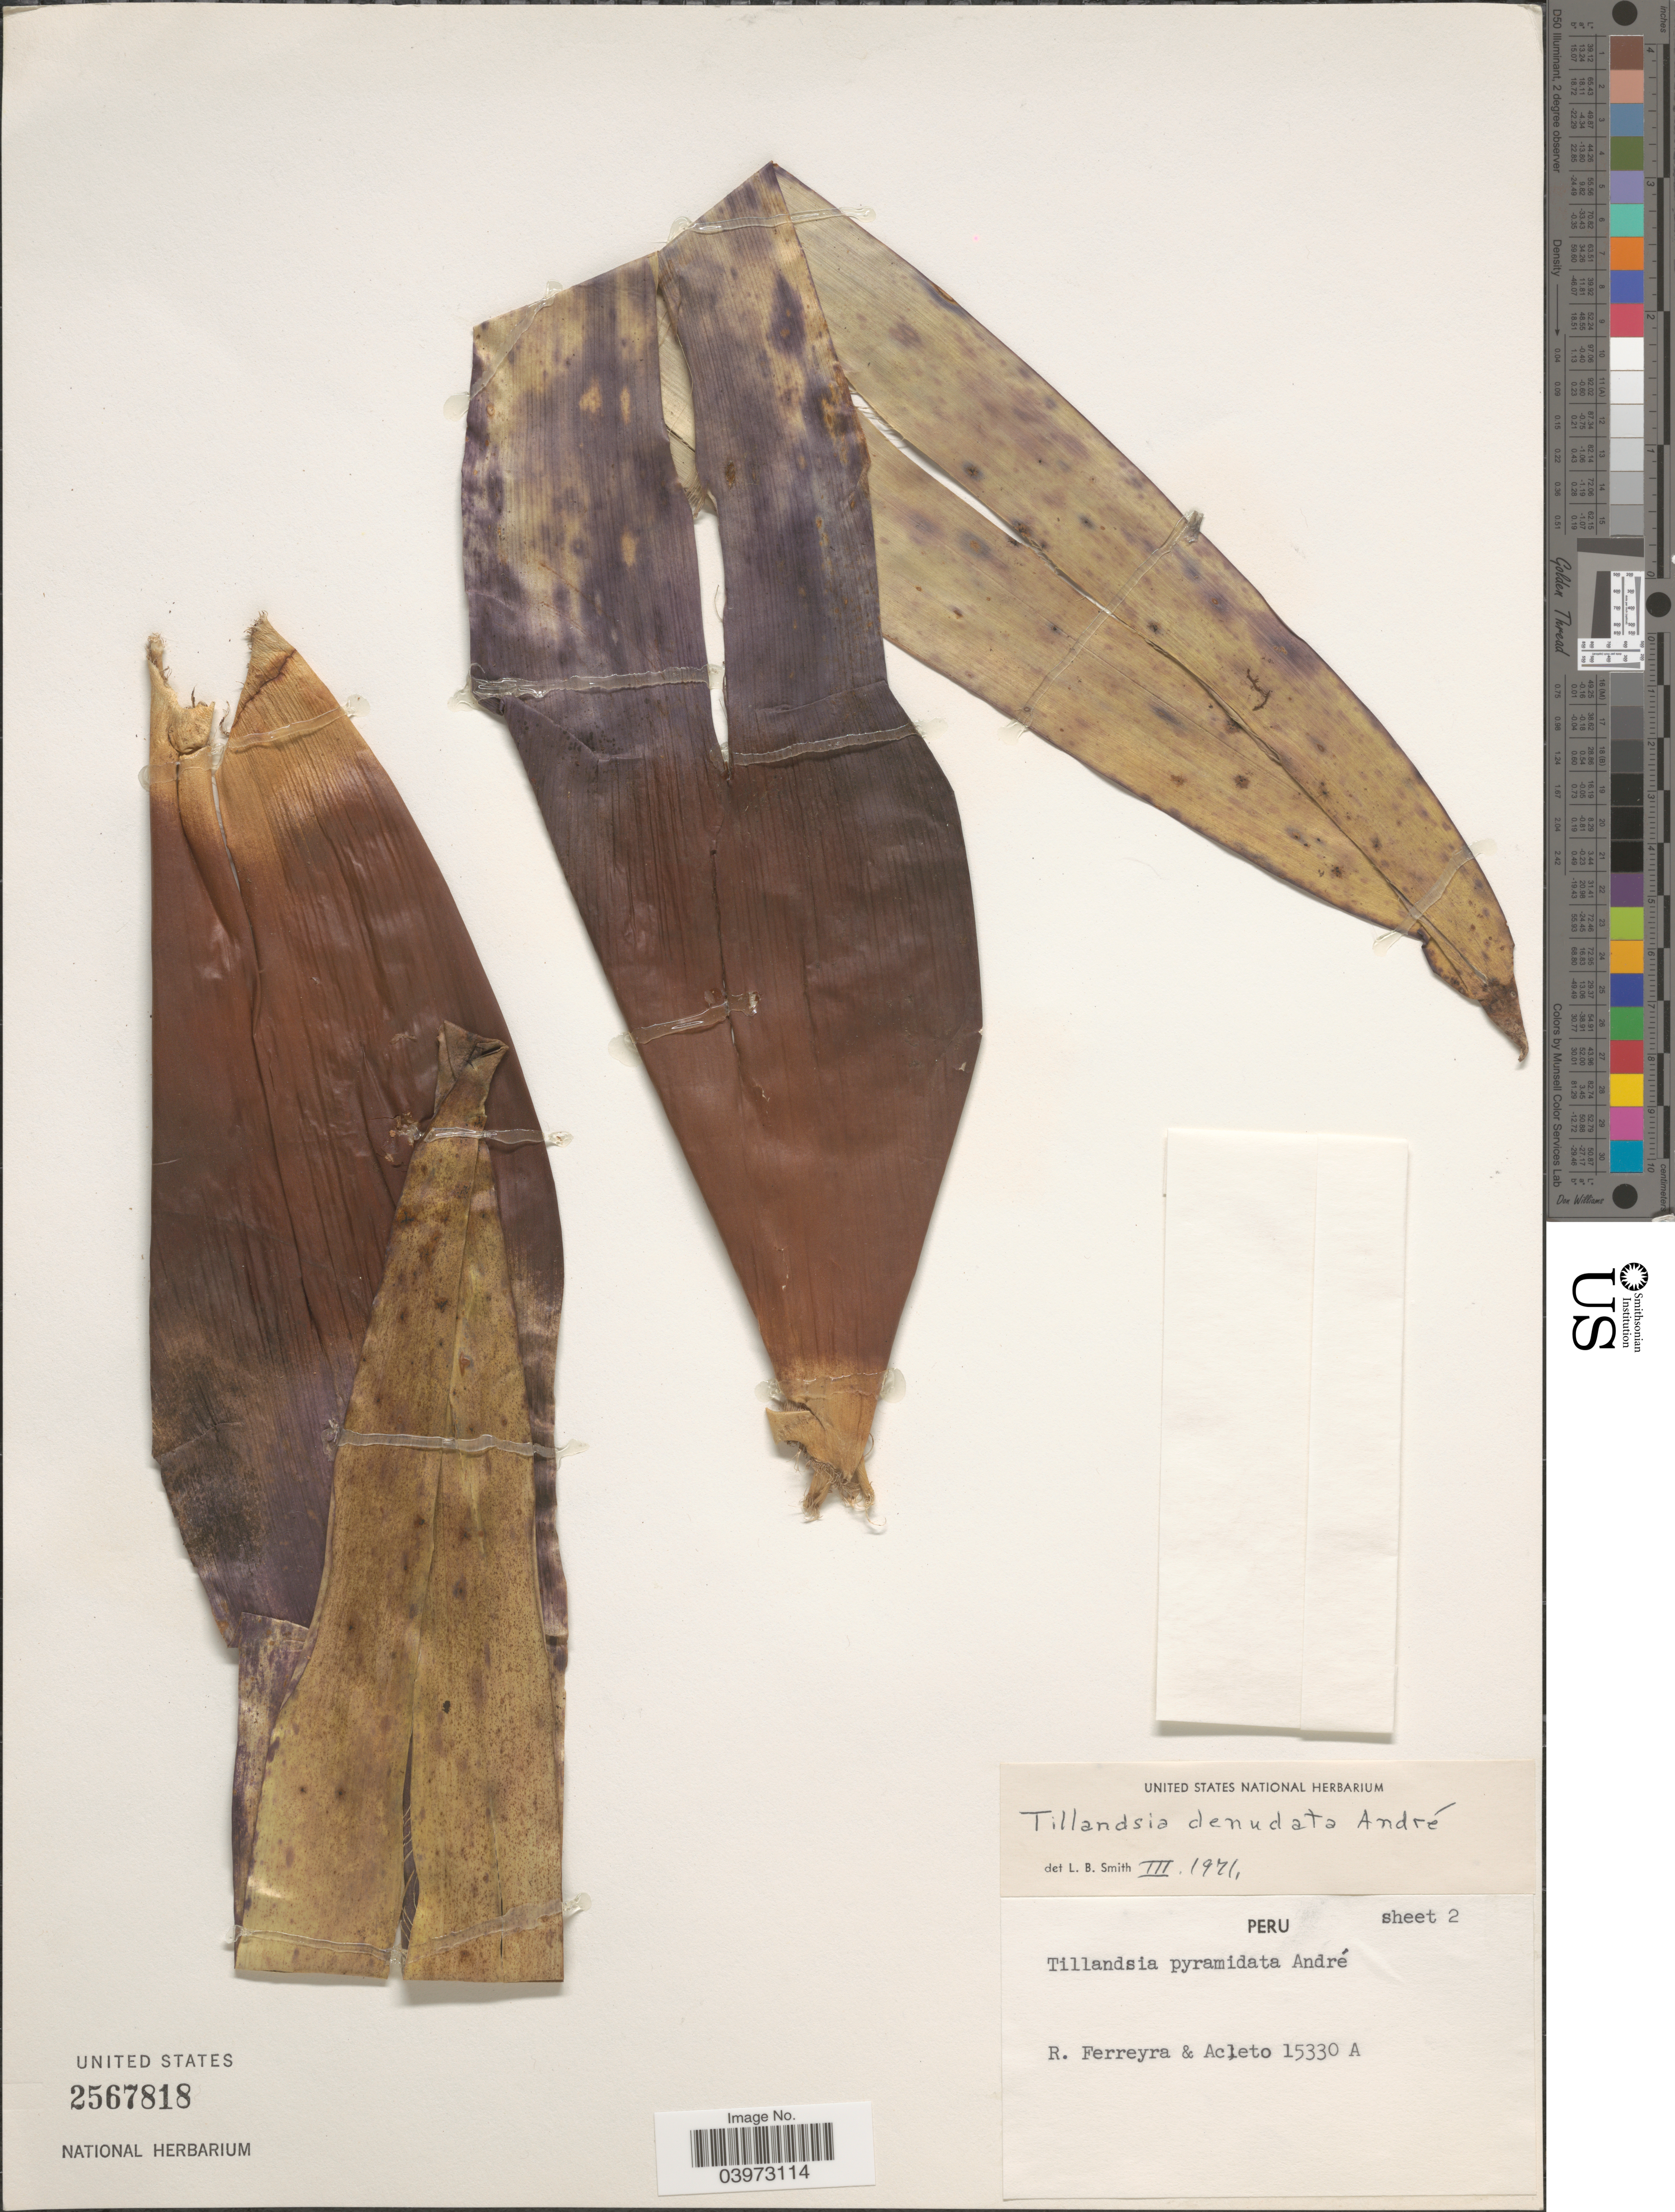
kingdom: Plantae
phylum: Tracheophyta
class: Liliopsida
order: Poales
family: Bromeliaceae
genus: Tillandsia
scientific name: Tillandsia denudata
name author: André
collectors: R. A. Ferreyra & Acleto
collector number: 15330A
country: Peru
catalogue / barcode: US 2567818